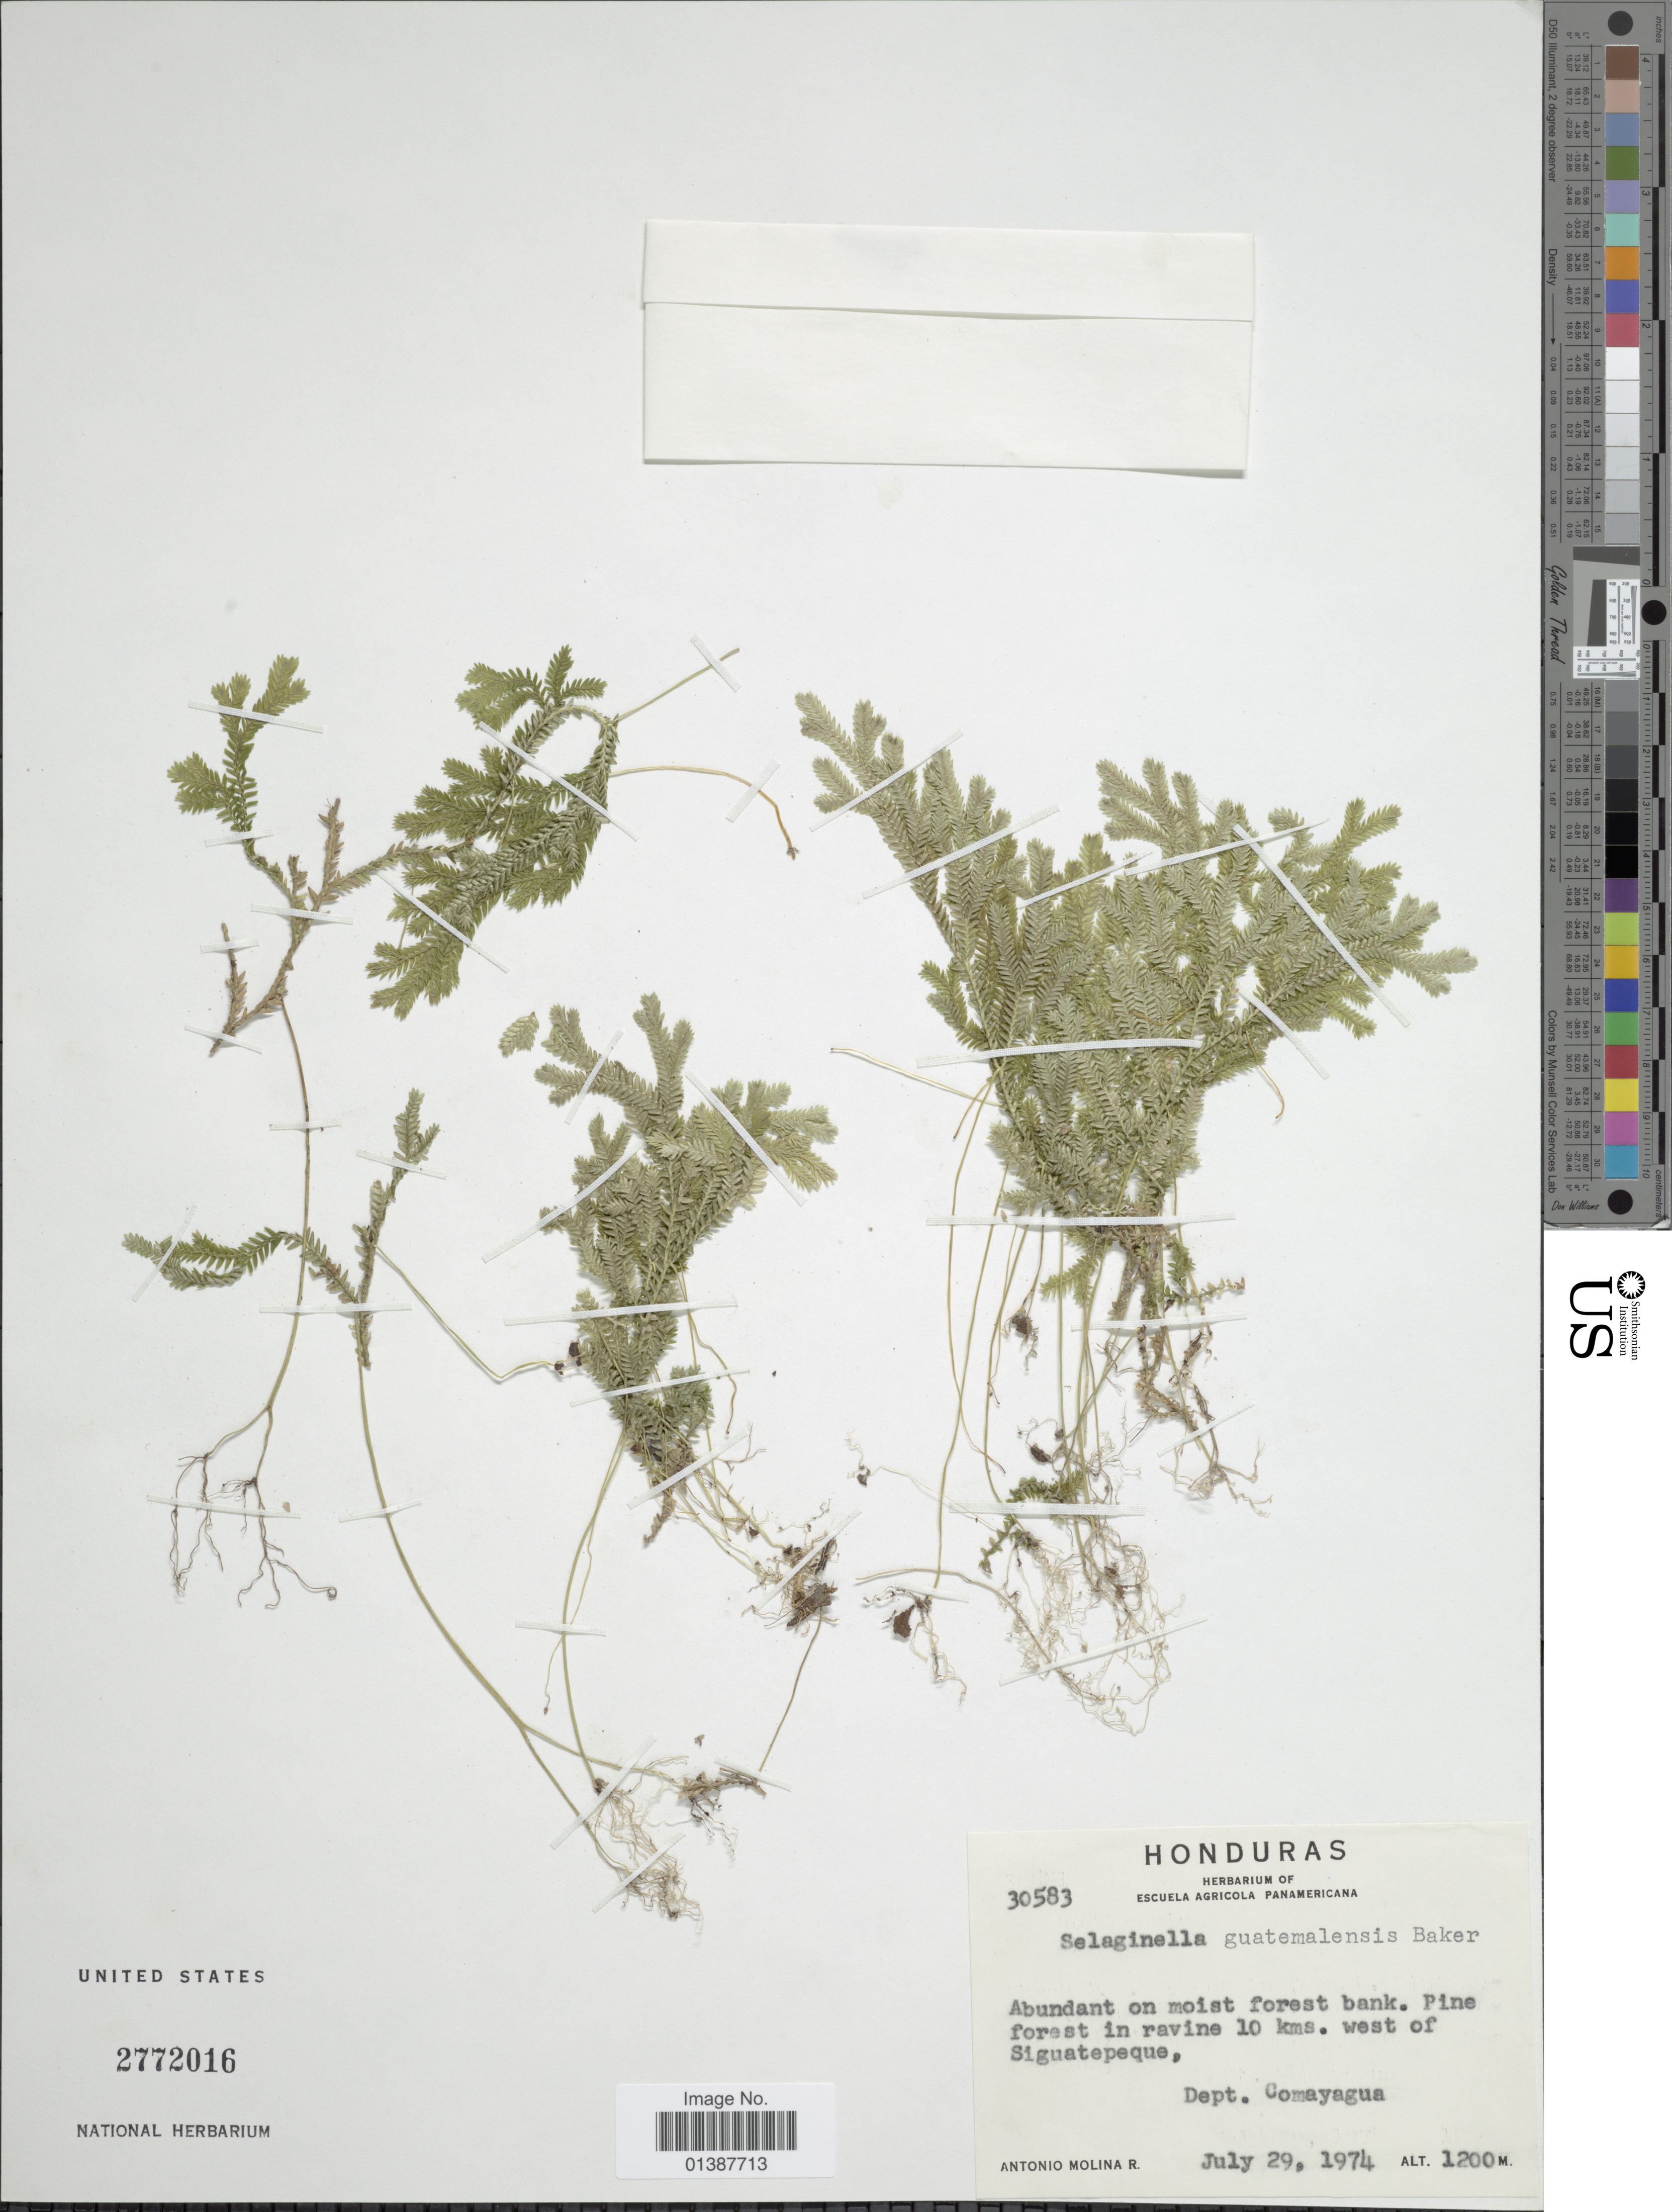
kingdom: Plantae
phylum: Tracheophyta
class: Lycopodiopsida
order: Selaginellales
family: Selaginellaceae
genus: Selaginella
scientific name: Selaginella guatemalensis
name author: Baker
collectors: A. Molina R.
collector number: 30583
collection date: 1974-07-29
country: Honduras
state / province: Comayagua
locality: Pine forest in ravine 10 kms west of Siguatepeque, Dept Comayagua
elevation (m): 1200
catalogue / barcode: US 2772016